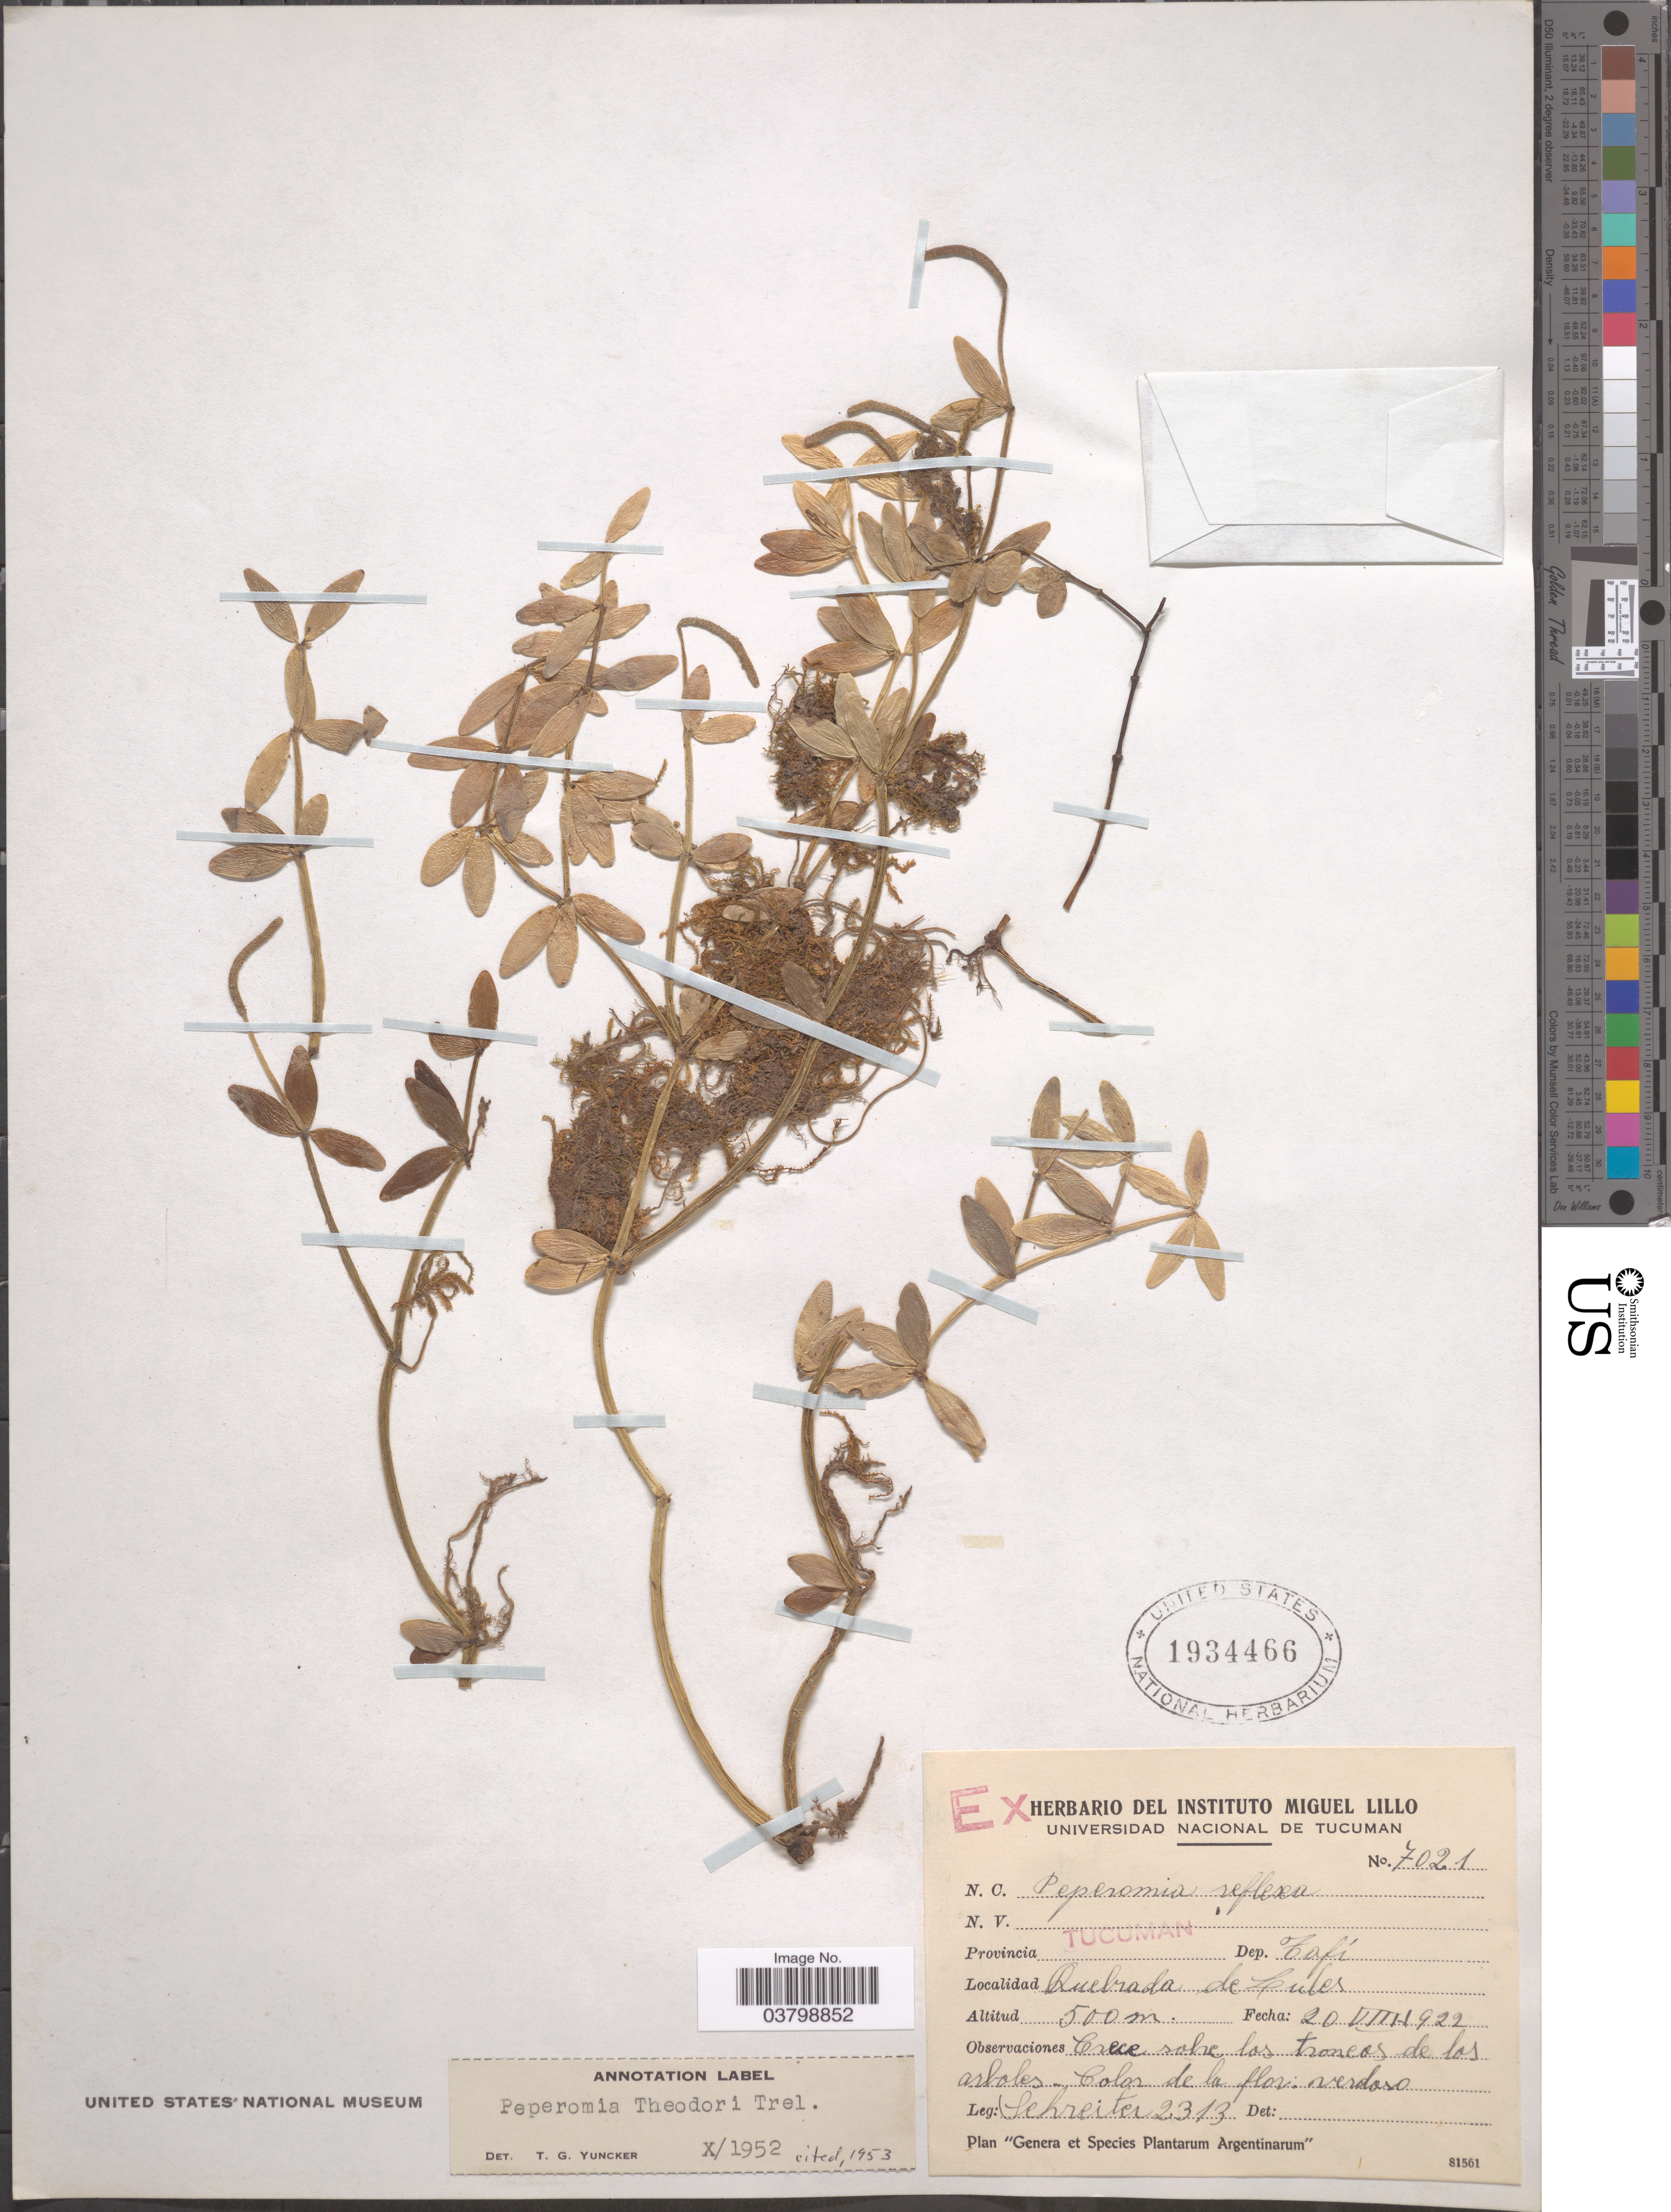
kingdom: Plantae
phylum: Tracheophyta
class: Magnoliopsida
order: Piperales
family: Piperaceae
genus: Peperomia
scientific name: Peperomia theodori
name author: Trel.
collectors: -. Schreiter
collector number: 2313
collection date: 1922-08-20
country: Argentina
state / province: Tucuman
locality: Dep. Tafi. Quebrada de Lules.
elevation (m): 500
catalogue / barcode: US 1934466